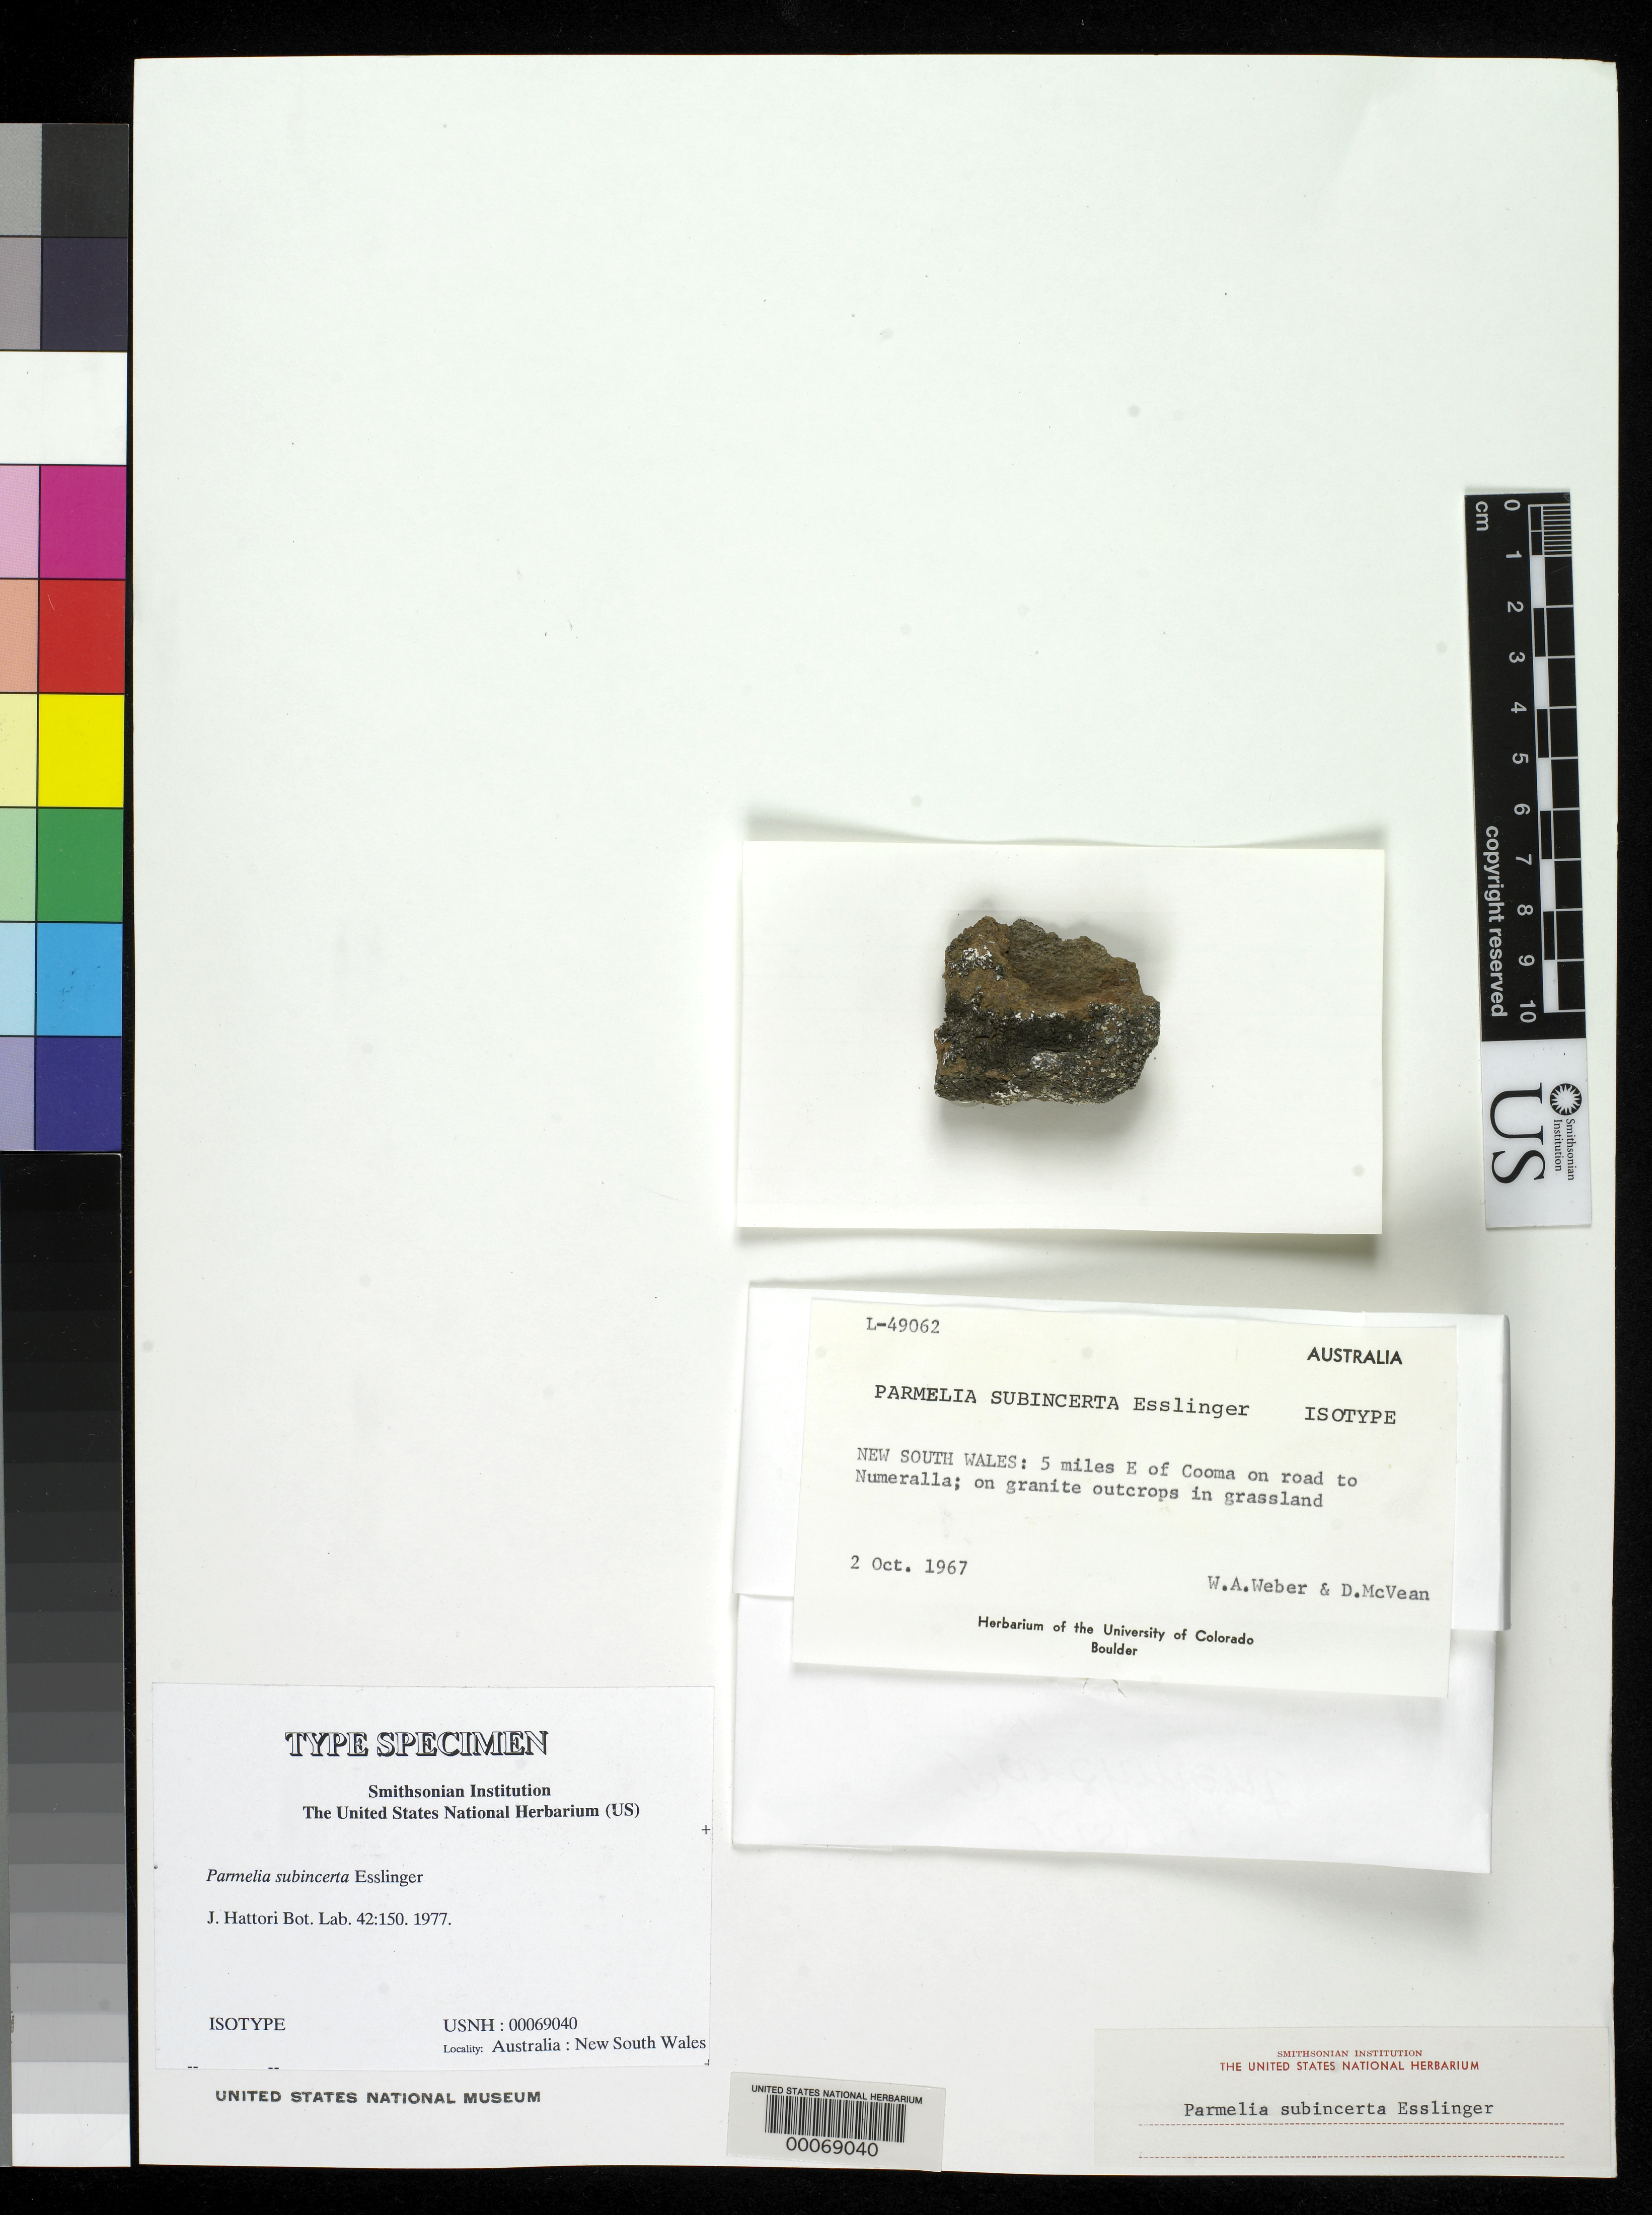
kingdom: Fungi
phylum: Ascomycota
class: Lecanoromycetes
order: Lecanorales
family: Parmeliaceae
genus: Parmelia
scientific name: Parmelia subincerta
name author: Essl.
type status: Isotype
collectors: W. A. Weber & D. McVean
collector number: L-49062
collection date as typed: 02 Oct 1967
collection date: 1967-10-02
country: Australia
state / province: New South Wales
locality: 5 mi E of Cooma on road to Numeralla.